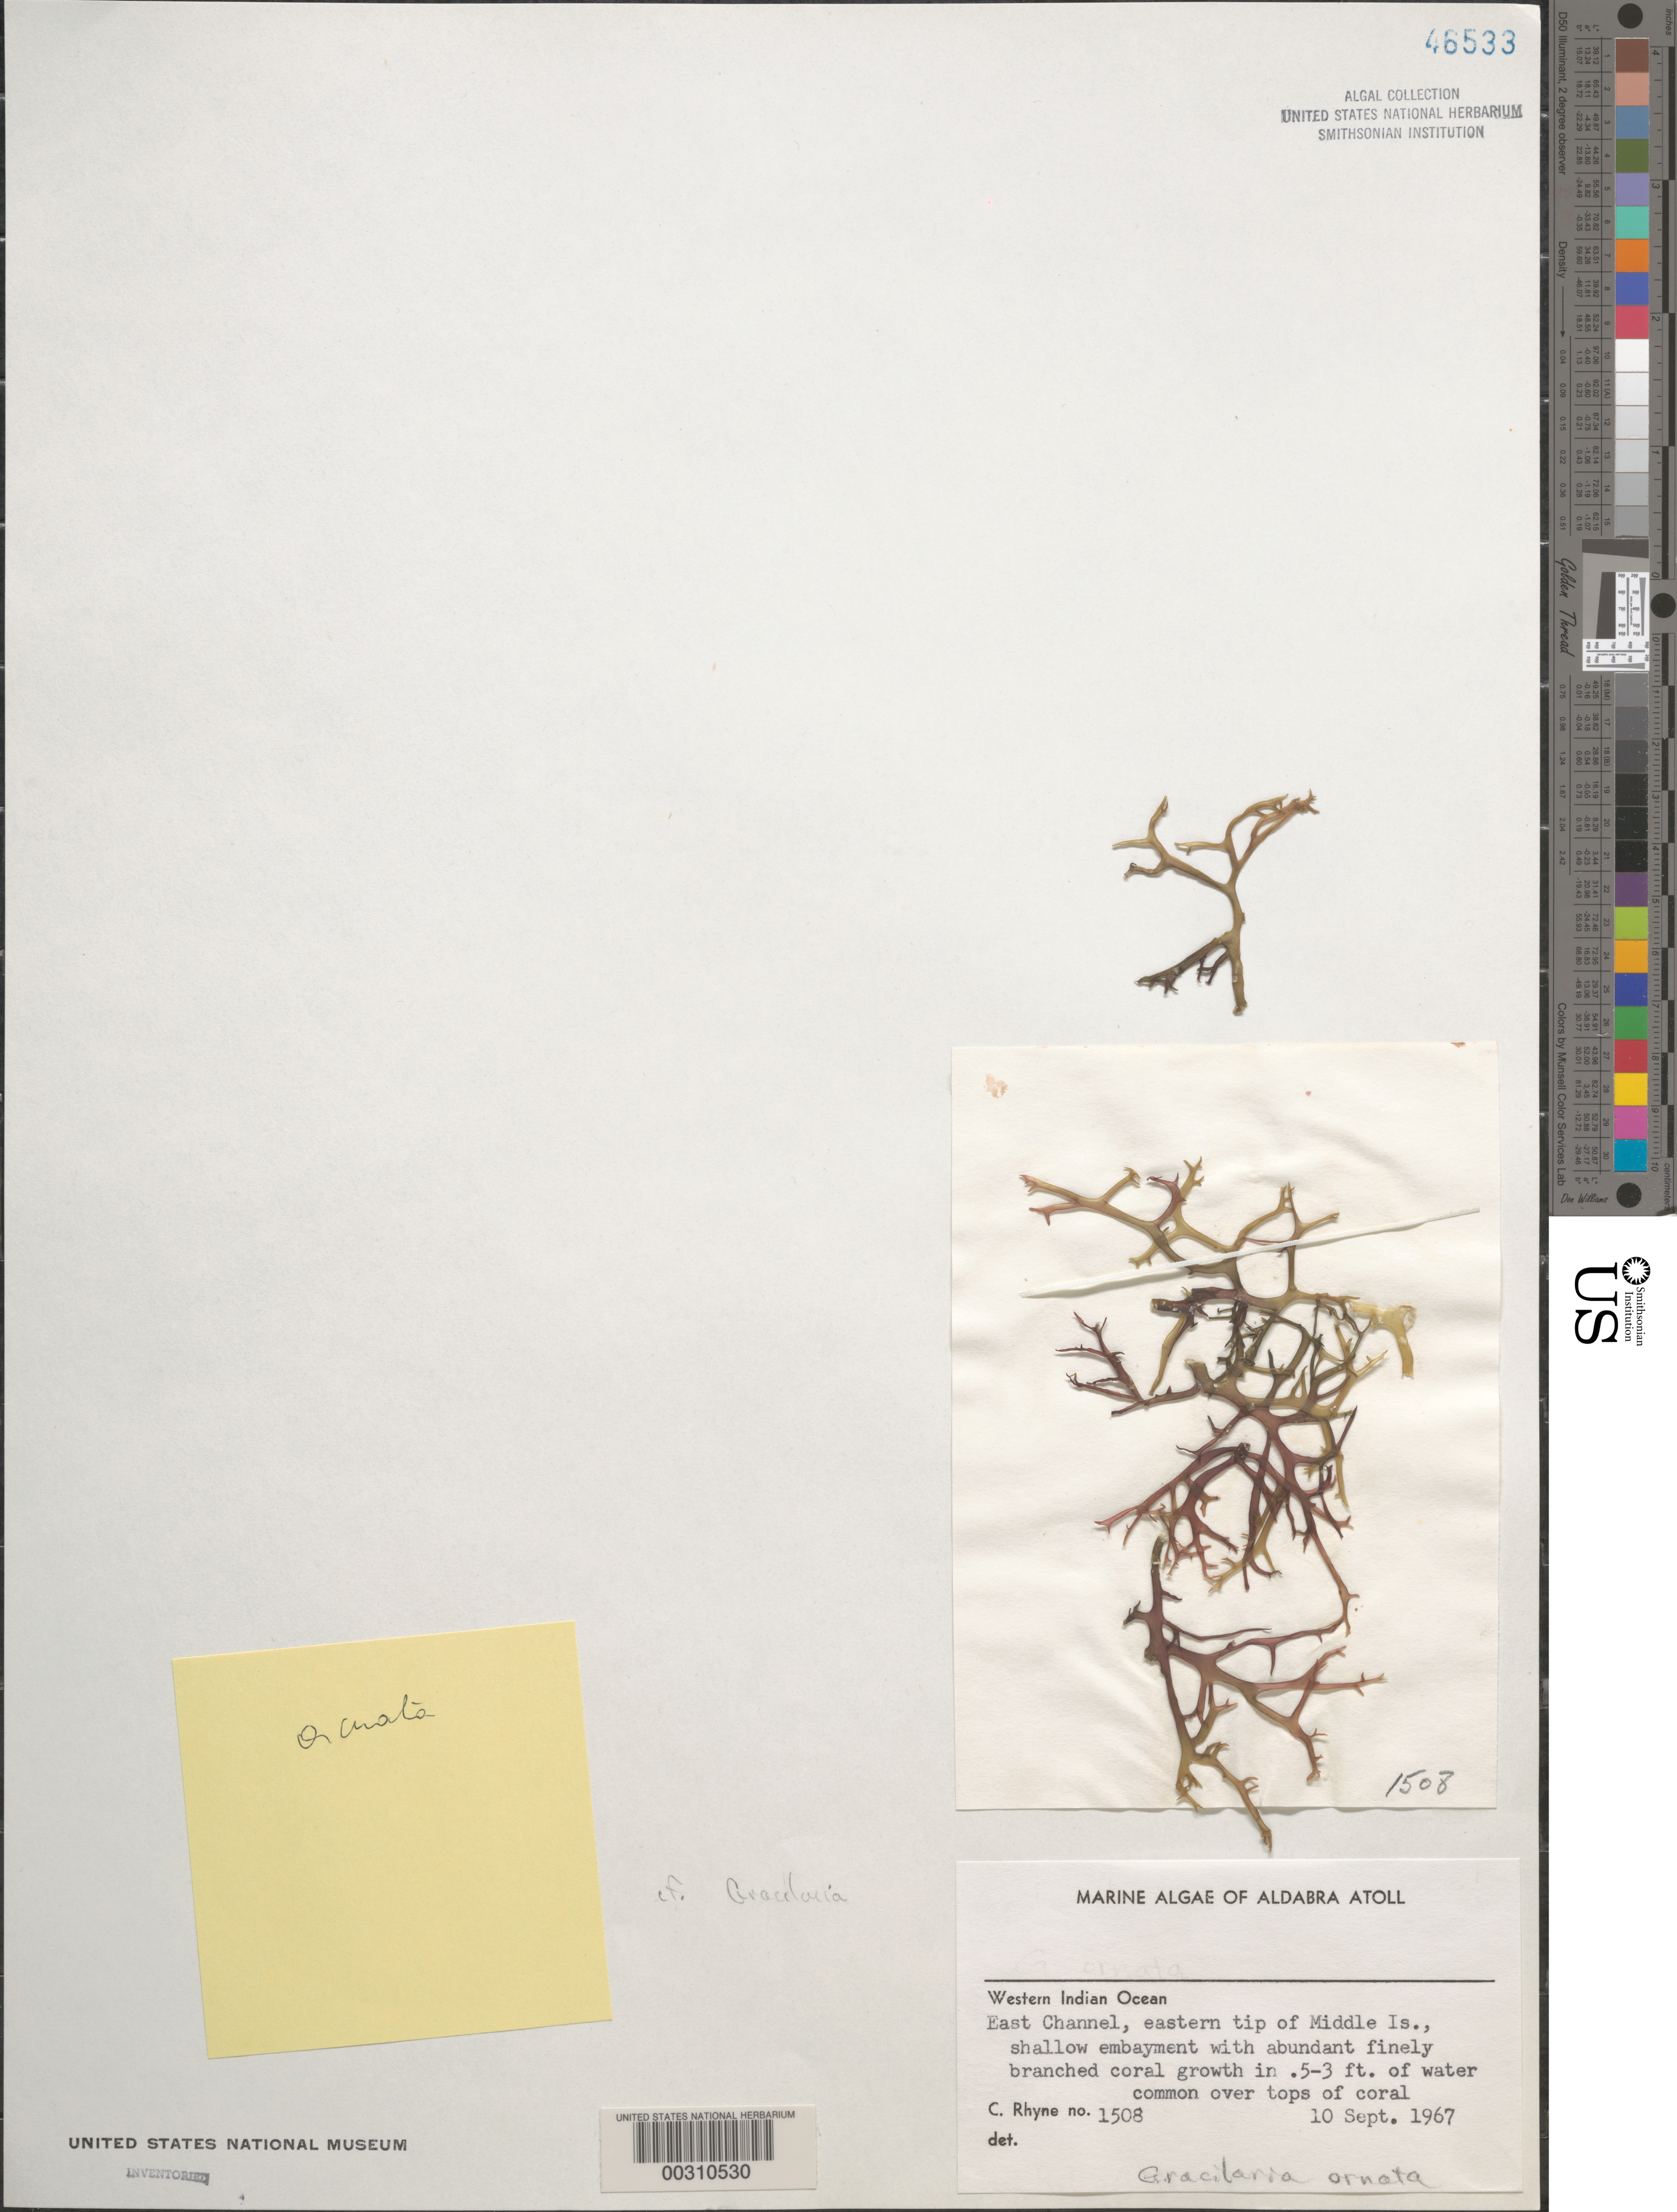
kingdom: Plantae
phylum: Rhodophyta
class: Florideophyceae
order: Gracilariales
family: Gracilariaceae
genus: Gracilaria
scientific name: Gracilaria ornata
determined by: Fredericq, S.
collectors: C. Rhyne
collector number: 1508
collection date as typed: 10 Sep 1967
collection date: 1967-09-10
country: Seychelles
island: Aldabra Atoll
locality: East Channel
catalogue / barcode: US 46533